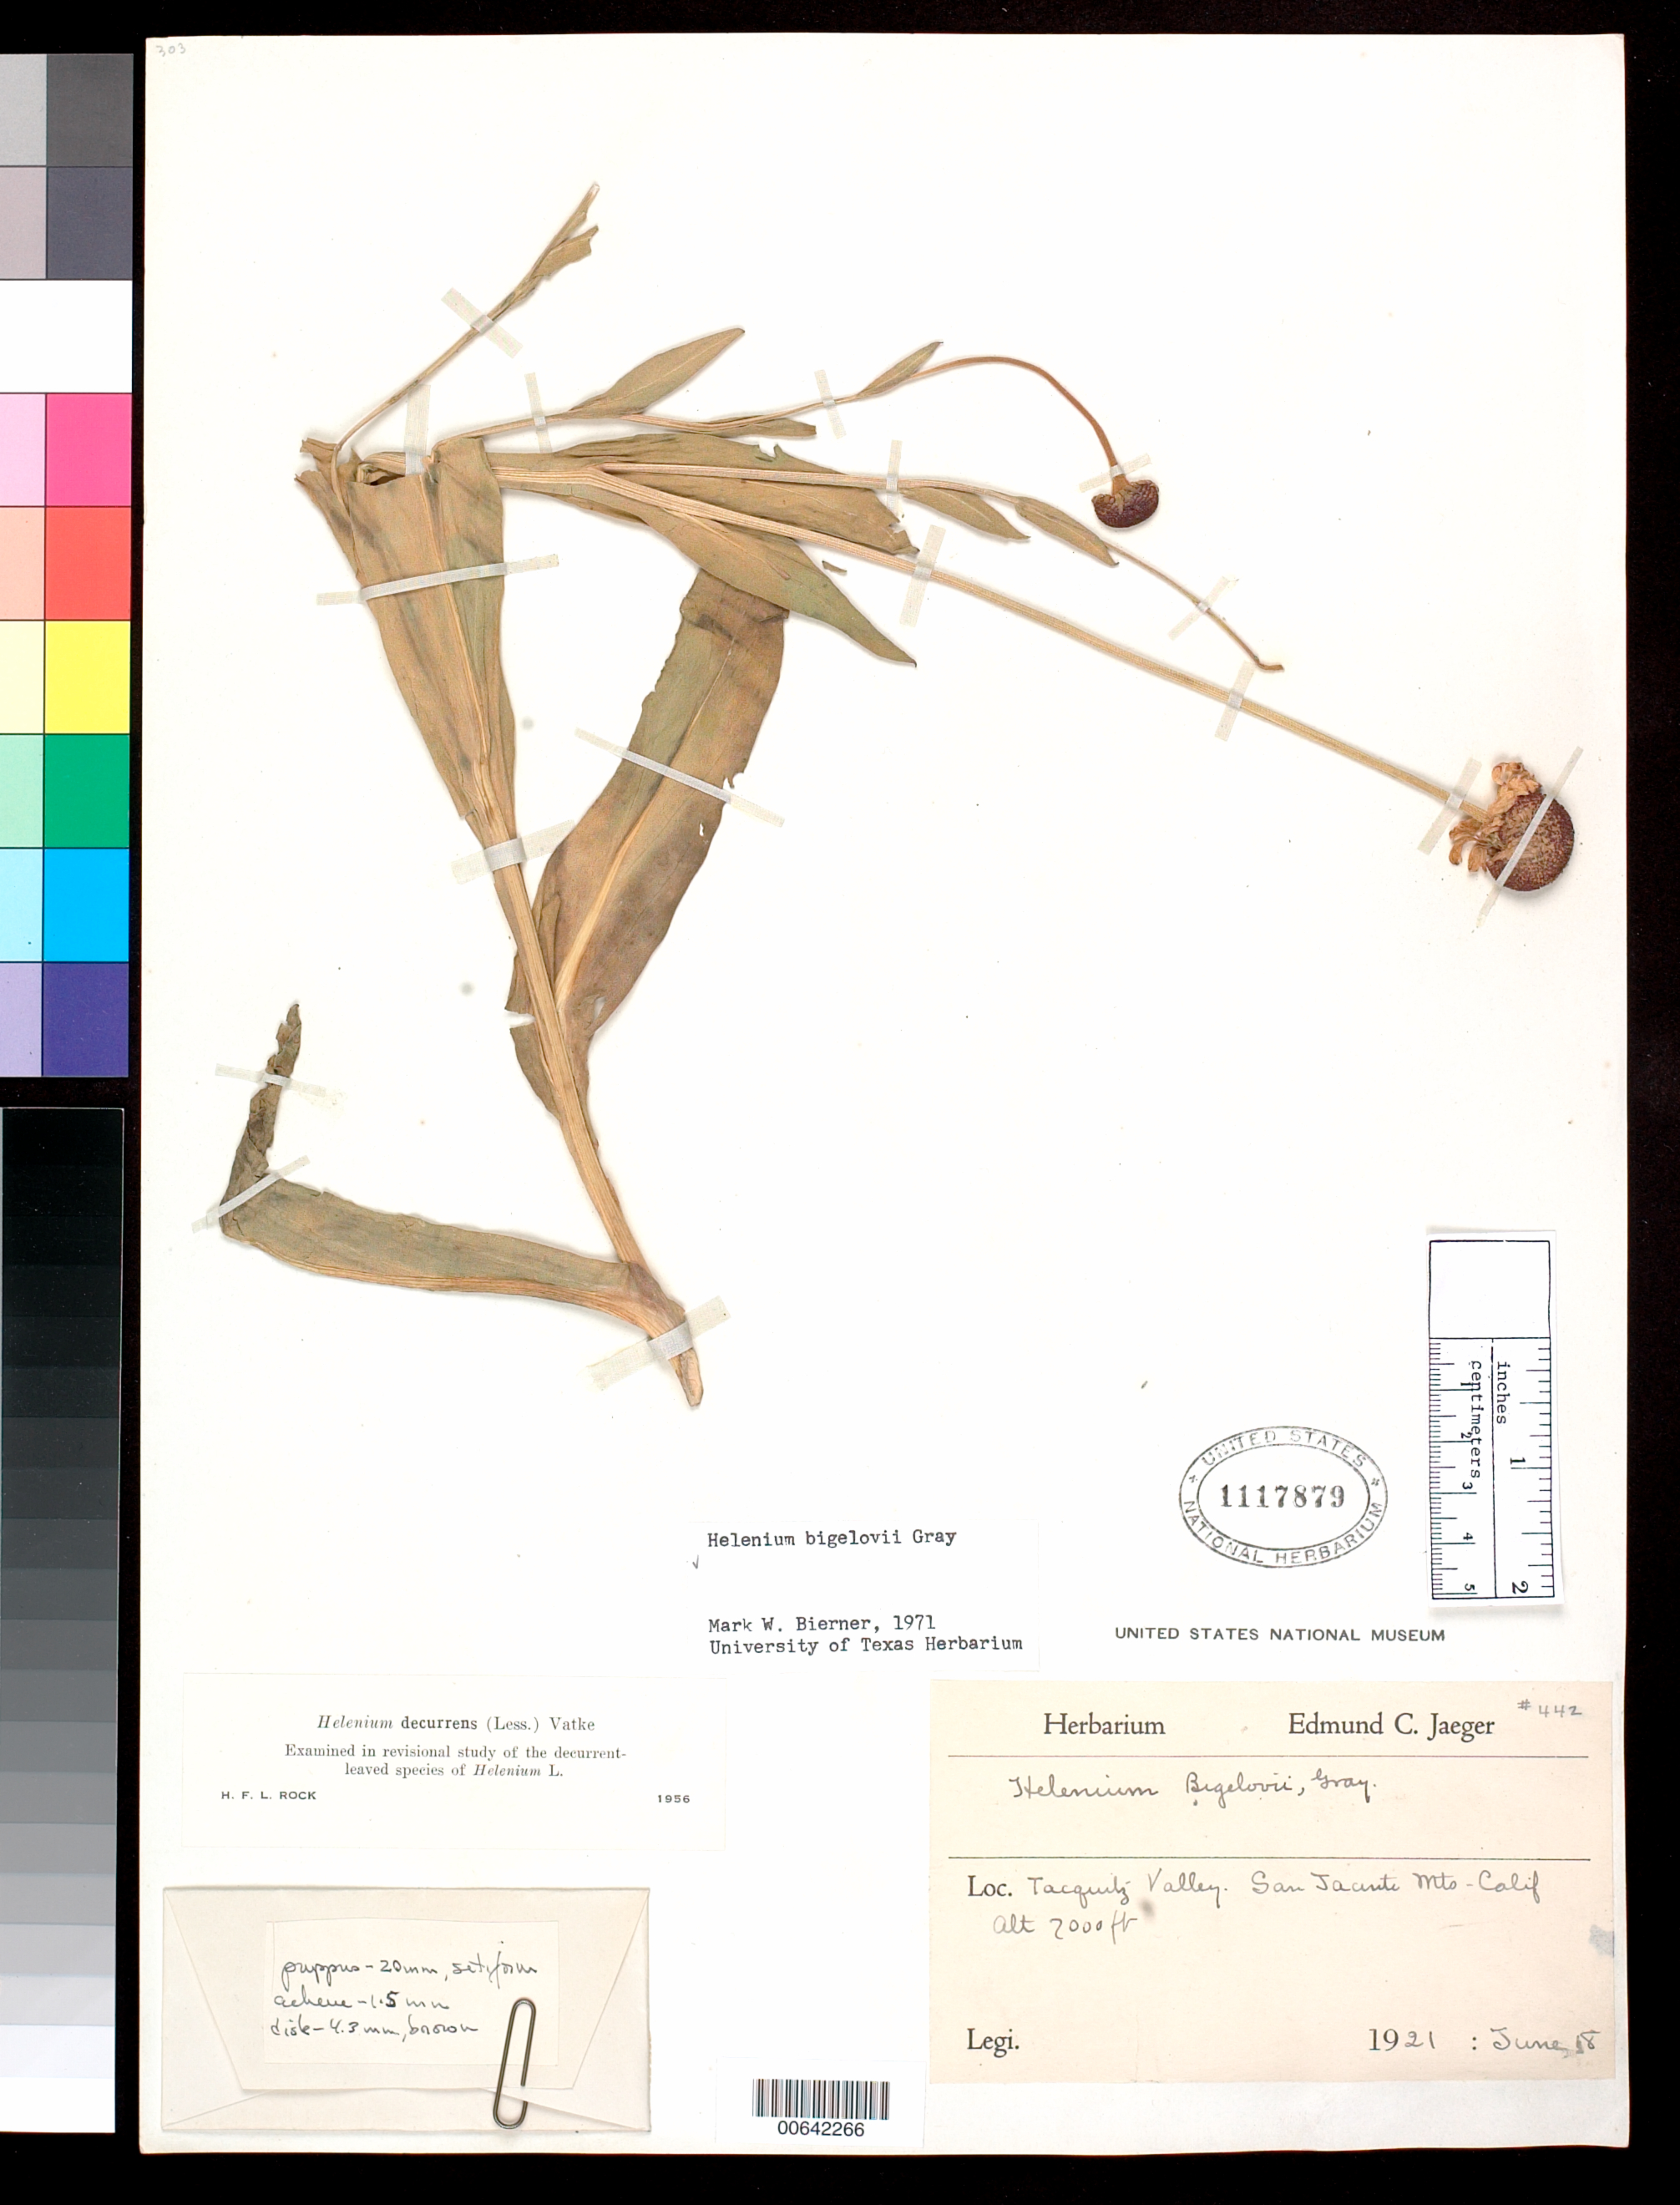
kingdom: Plantae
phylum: Tracheophyta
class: Magnoliopsida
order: Asterales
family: Asteraceae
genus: Helenium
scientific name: Helenium bigelovii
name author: A. Gray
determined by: Bierner, M. W.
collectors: E. Jaeger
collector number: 442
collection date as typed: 18 Jun 1921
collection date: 1921-06-18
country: United States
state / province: California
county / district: Riverside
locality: Tacquitz Valley, San Jacinto Mts.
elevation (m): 610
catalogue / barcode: US 1117879